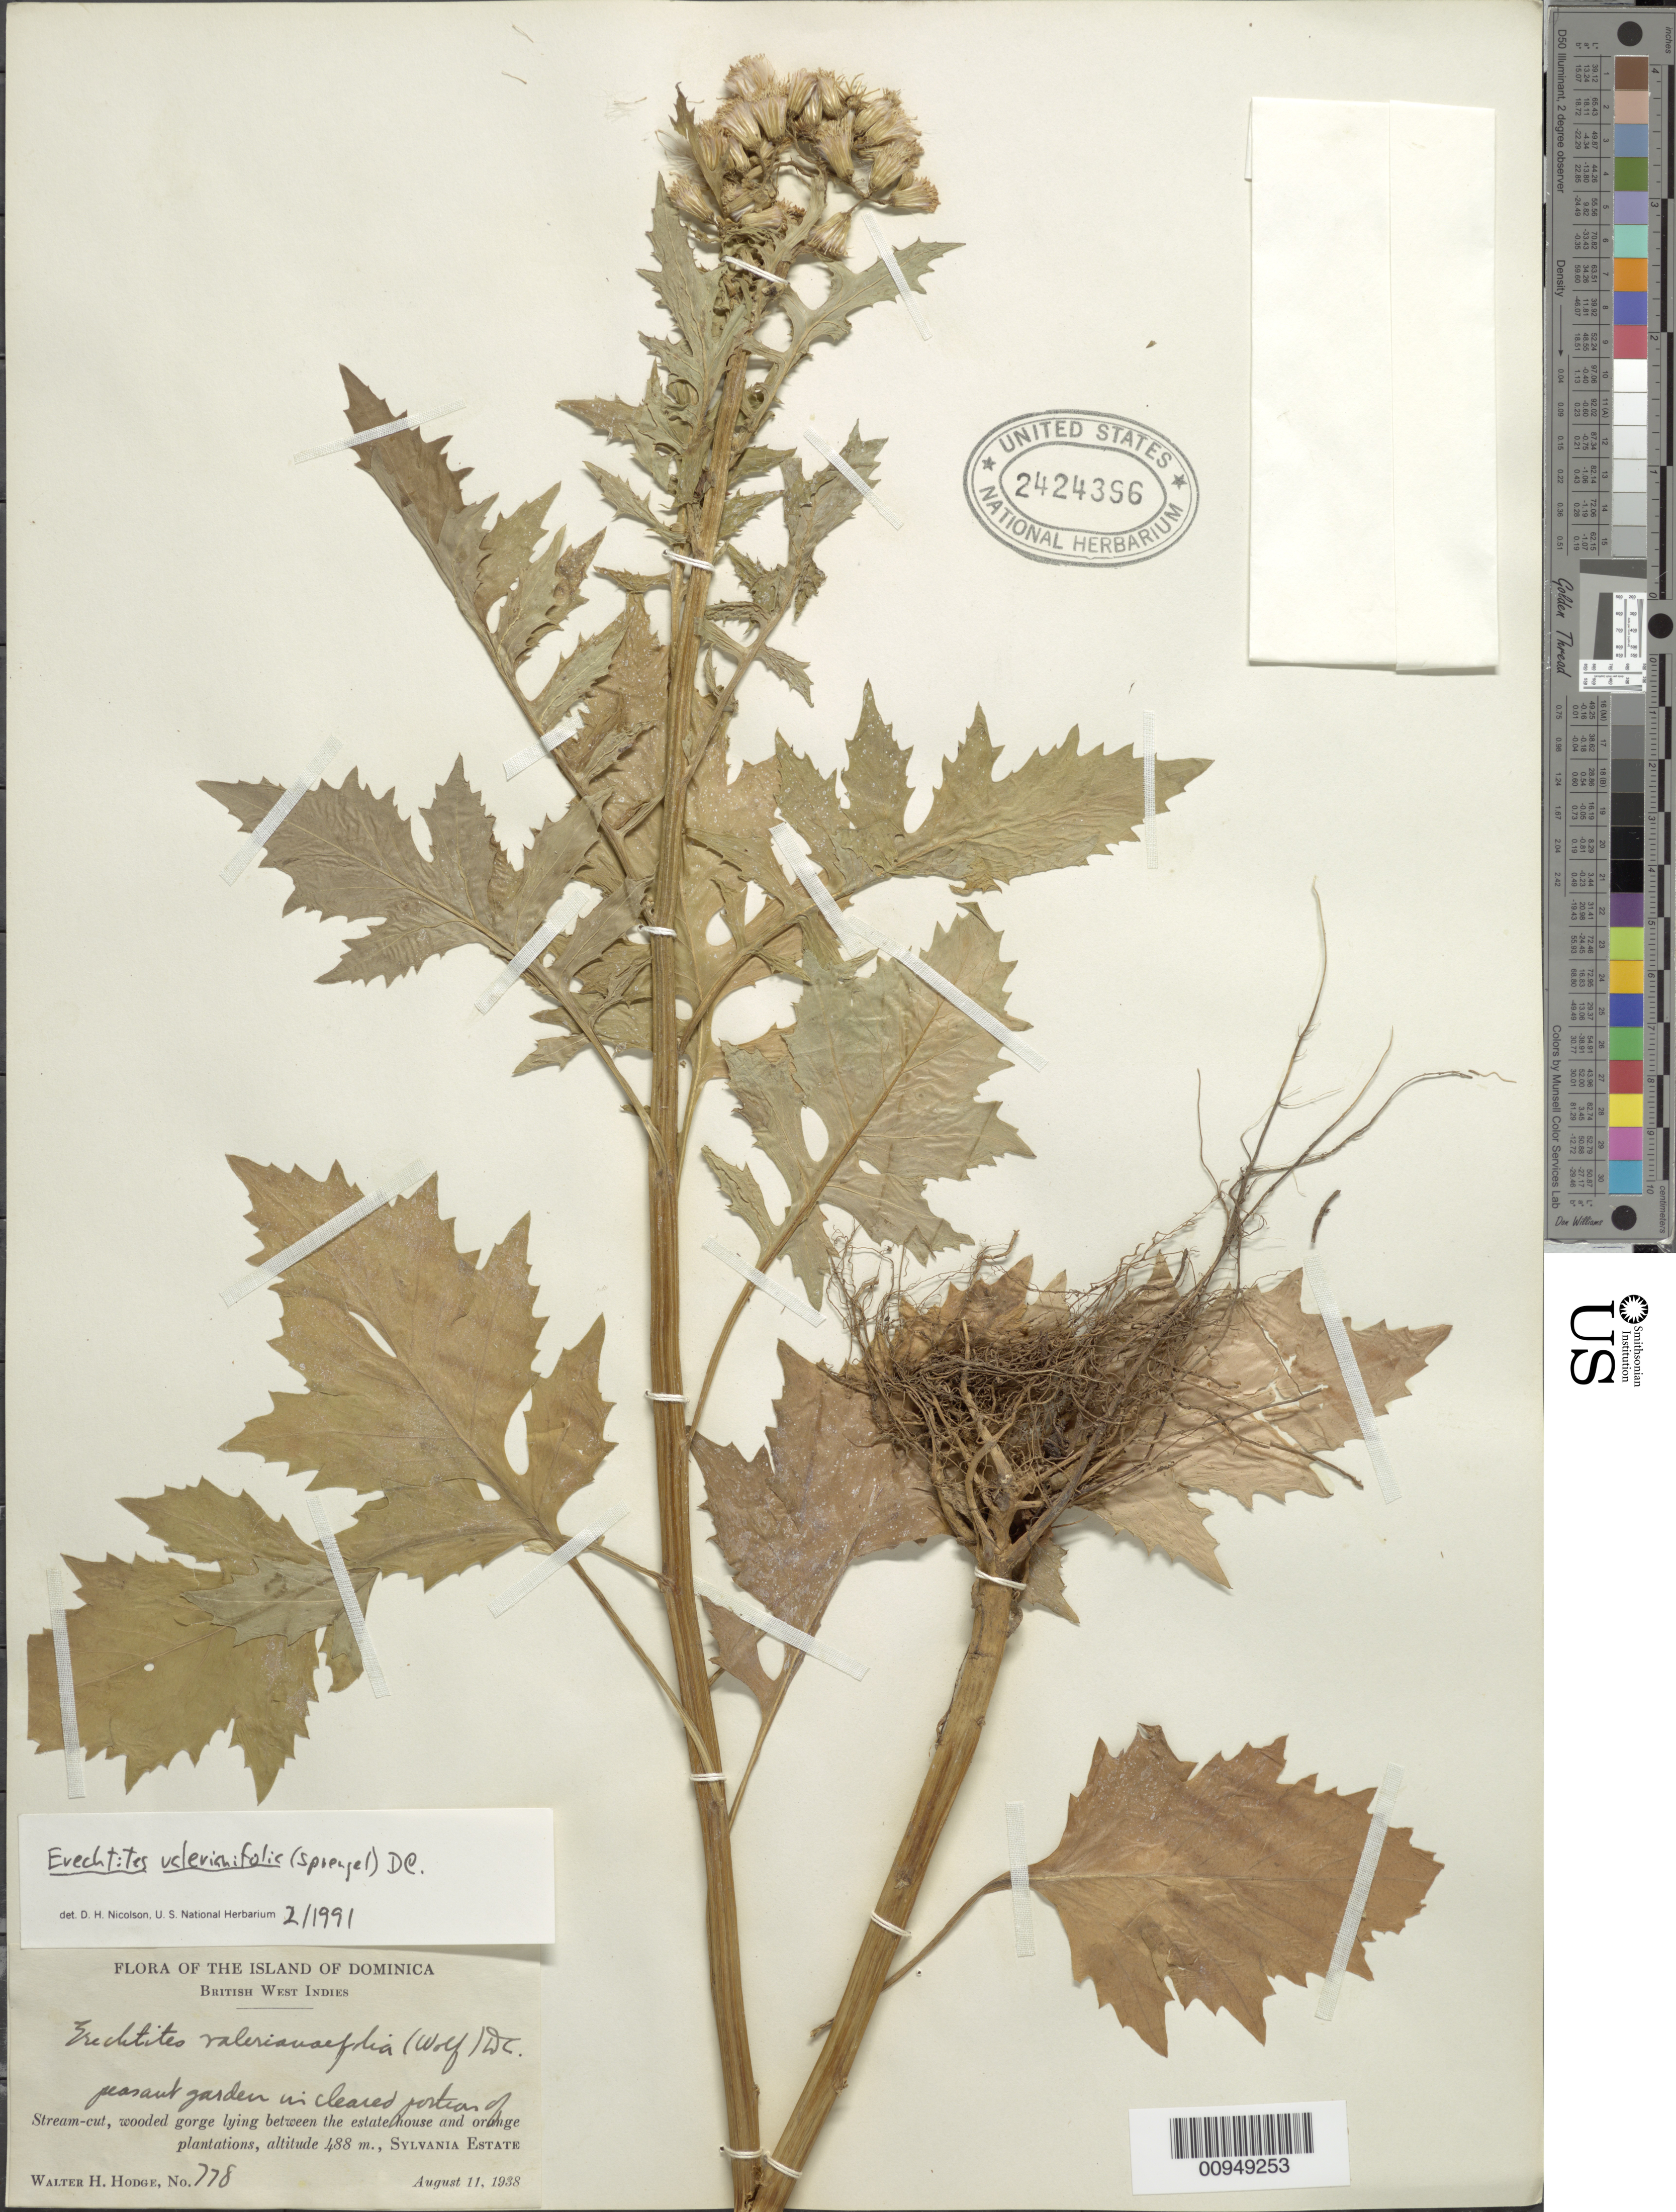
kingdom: Plantae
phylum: Tracheophyta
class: Magnoliopsida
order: Asterales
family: Asteraceae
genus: Erechtites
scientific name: Erechtites valerianifolius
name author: (Link ex Spreng.) DC.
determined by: Nicolson, Dan H.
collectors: W. Hodge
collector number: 778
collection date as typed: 11 Aug 1938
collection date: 1938-08-11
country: Dominica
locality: garden in cleared portio of wooded gorge lying between the estate house and orange plantations, Sylvania Estate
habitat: Peasant garden in cleared portio of stream-cut, wooded gorge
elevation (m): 488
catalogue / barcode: US 2424396